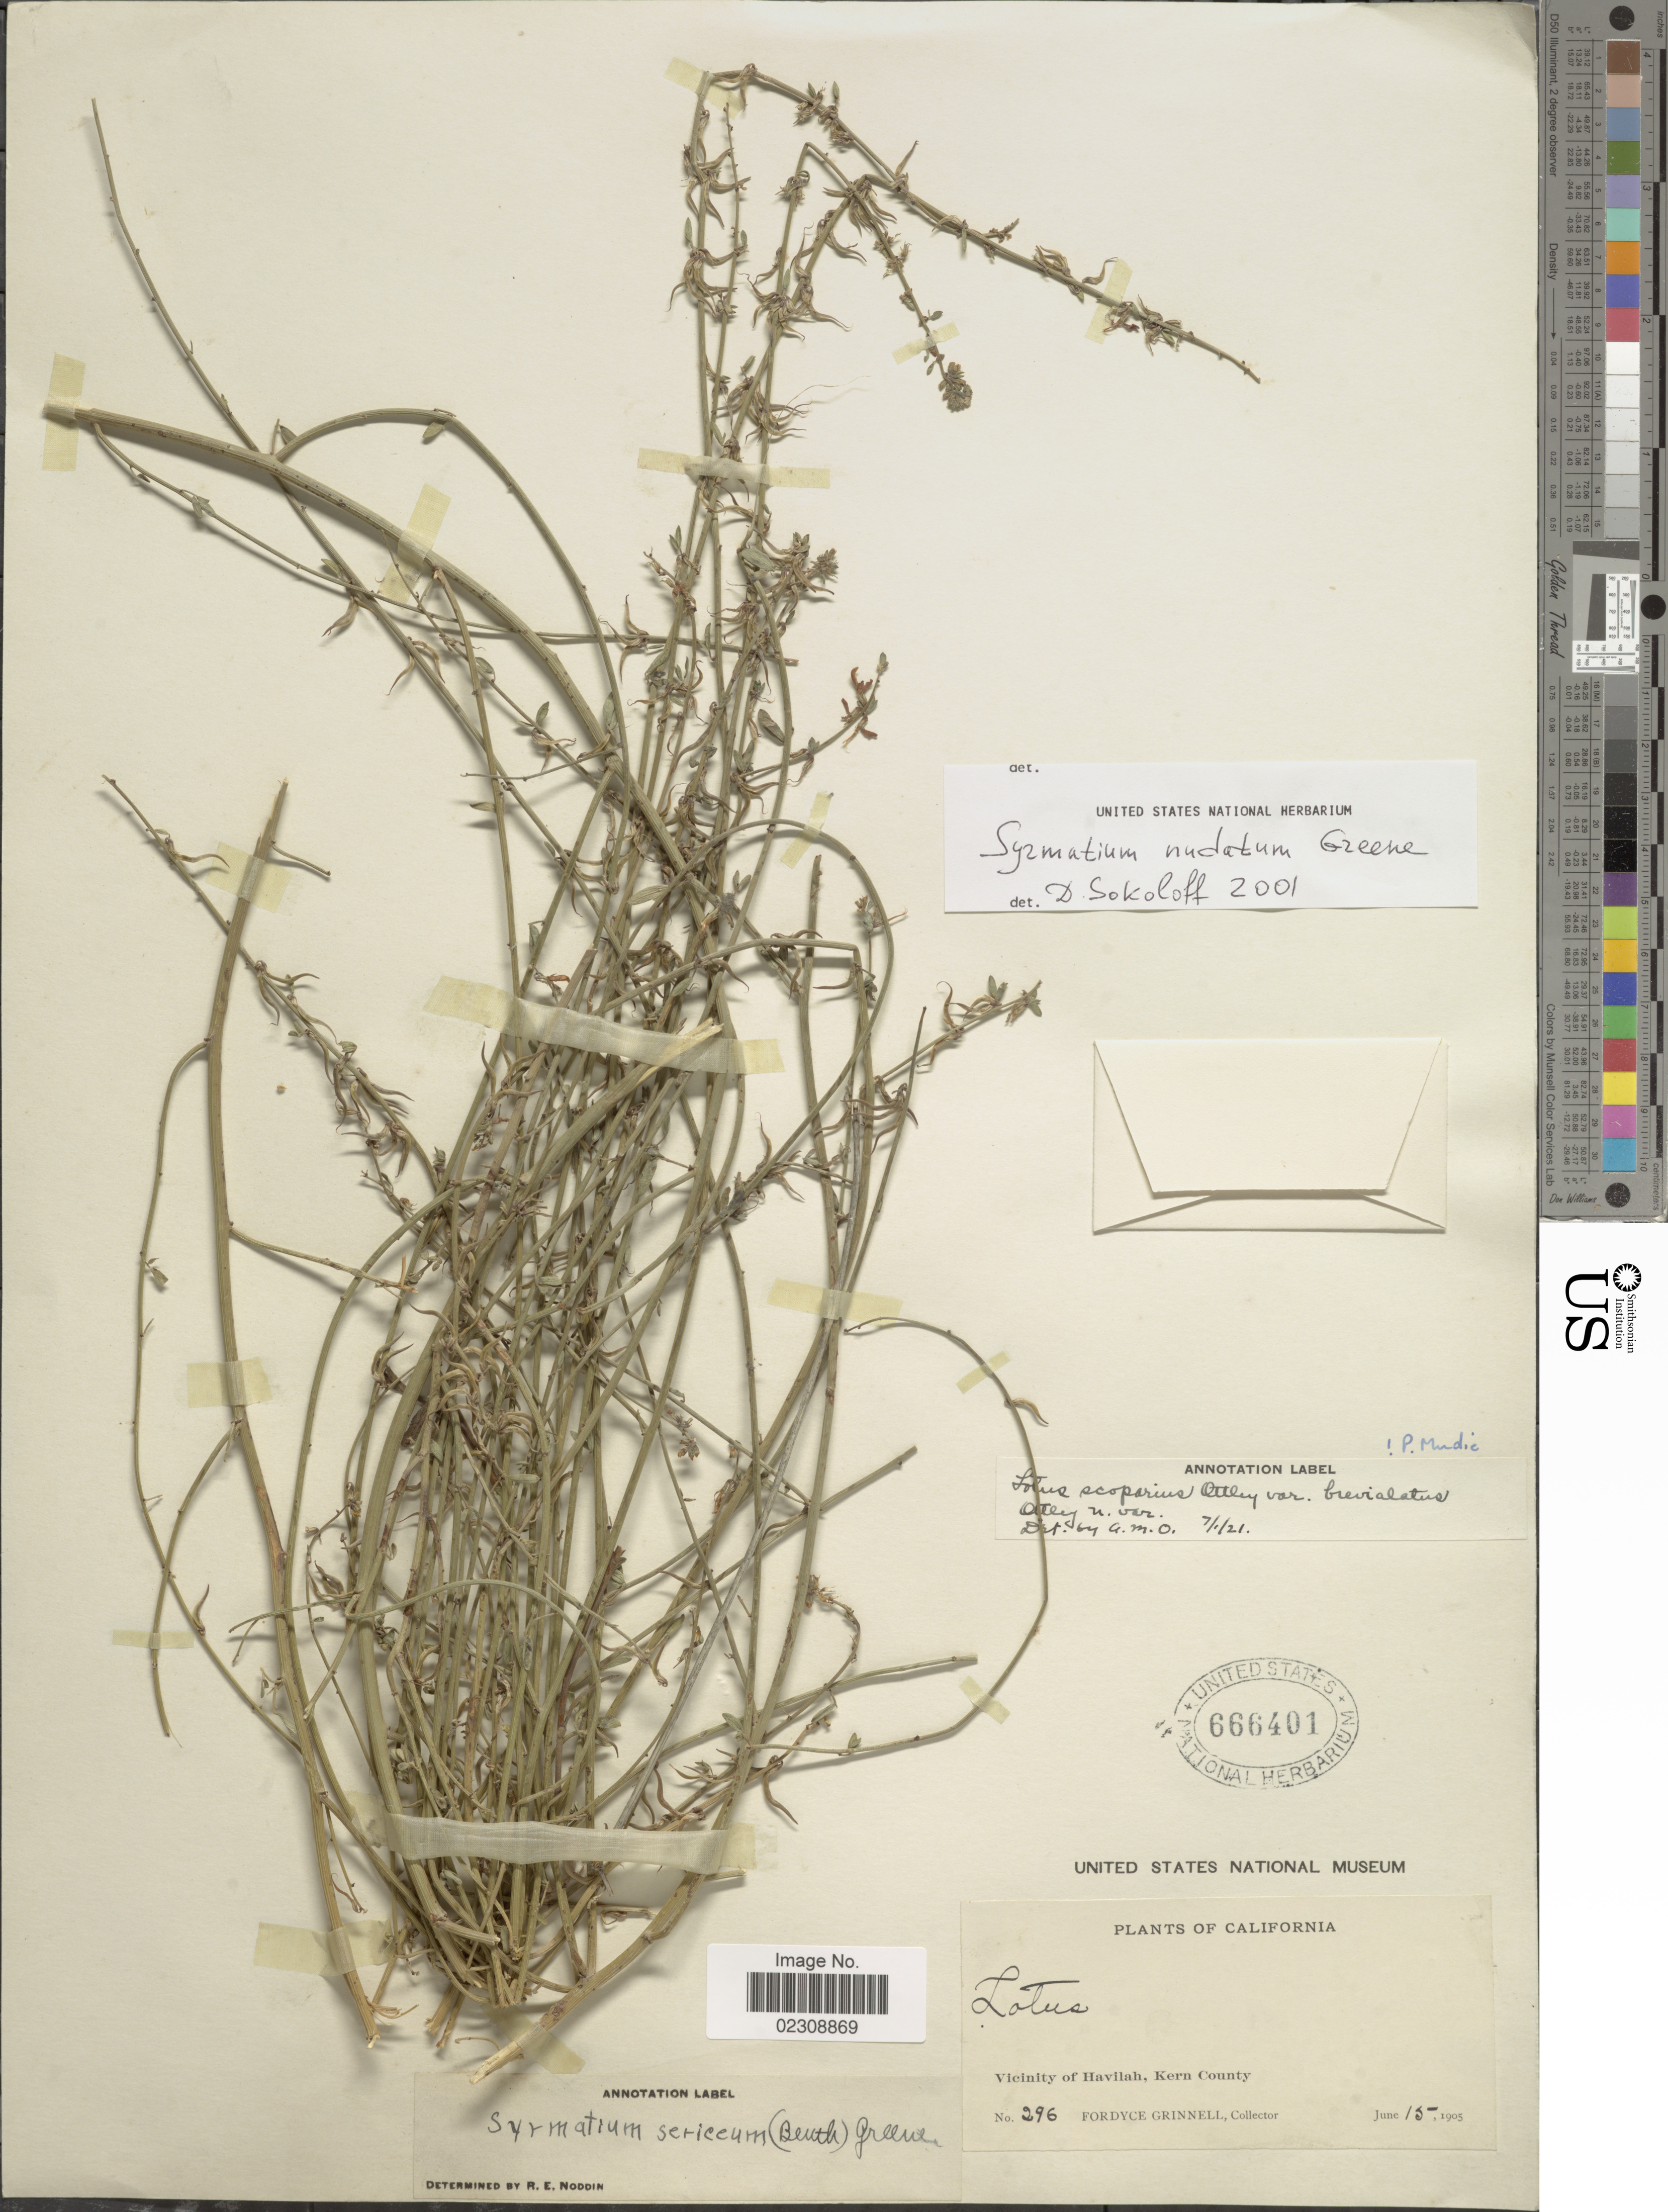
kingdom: Plantae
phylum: Tracheophyta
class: Magnoliopsida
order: Fabales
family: Fabaceae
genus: Syrmatium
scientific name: Syrmatium nudatum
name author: Greene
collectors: F. Grinnell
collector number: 296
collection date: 1905-06-15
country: United States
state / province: California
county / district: Kern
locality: Vicinity of Havilah, Kern County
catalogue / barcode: US 666401